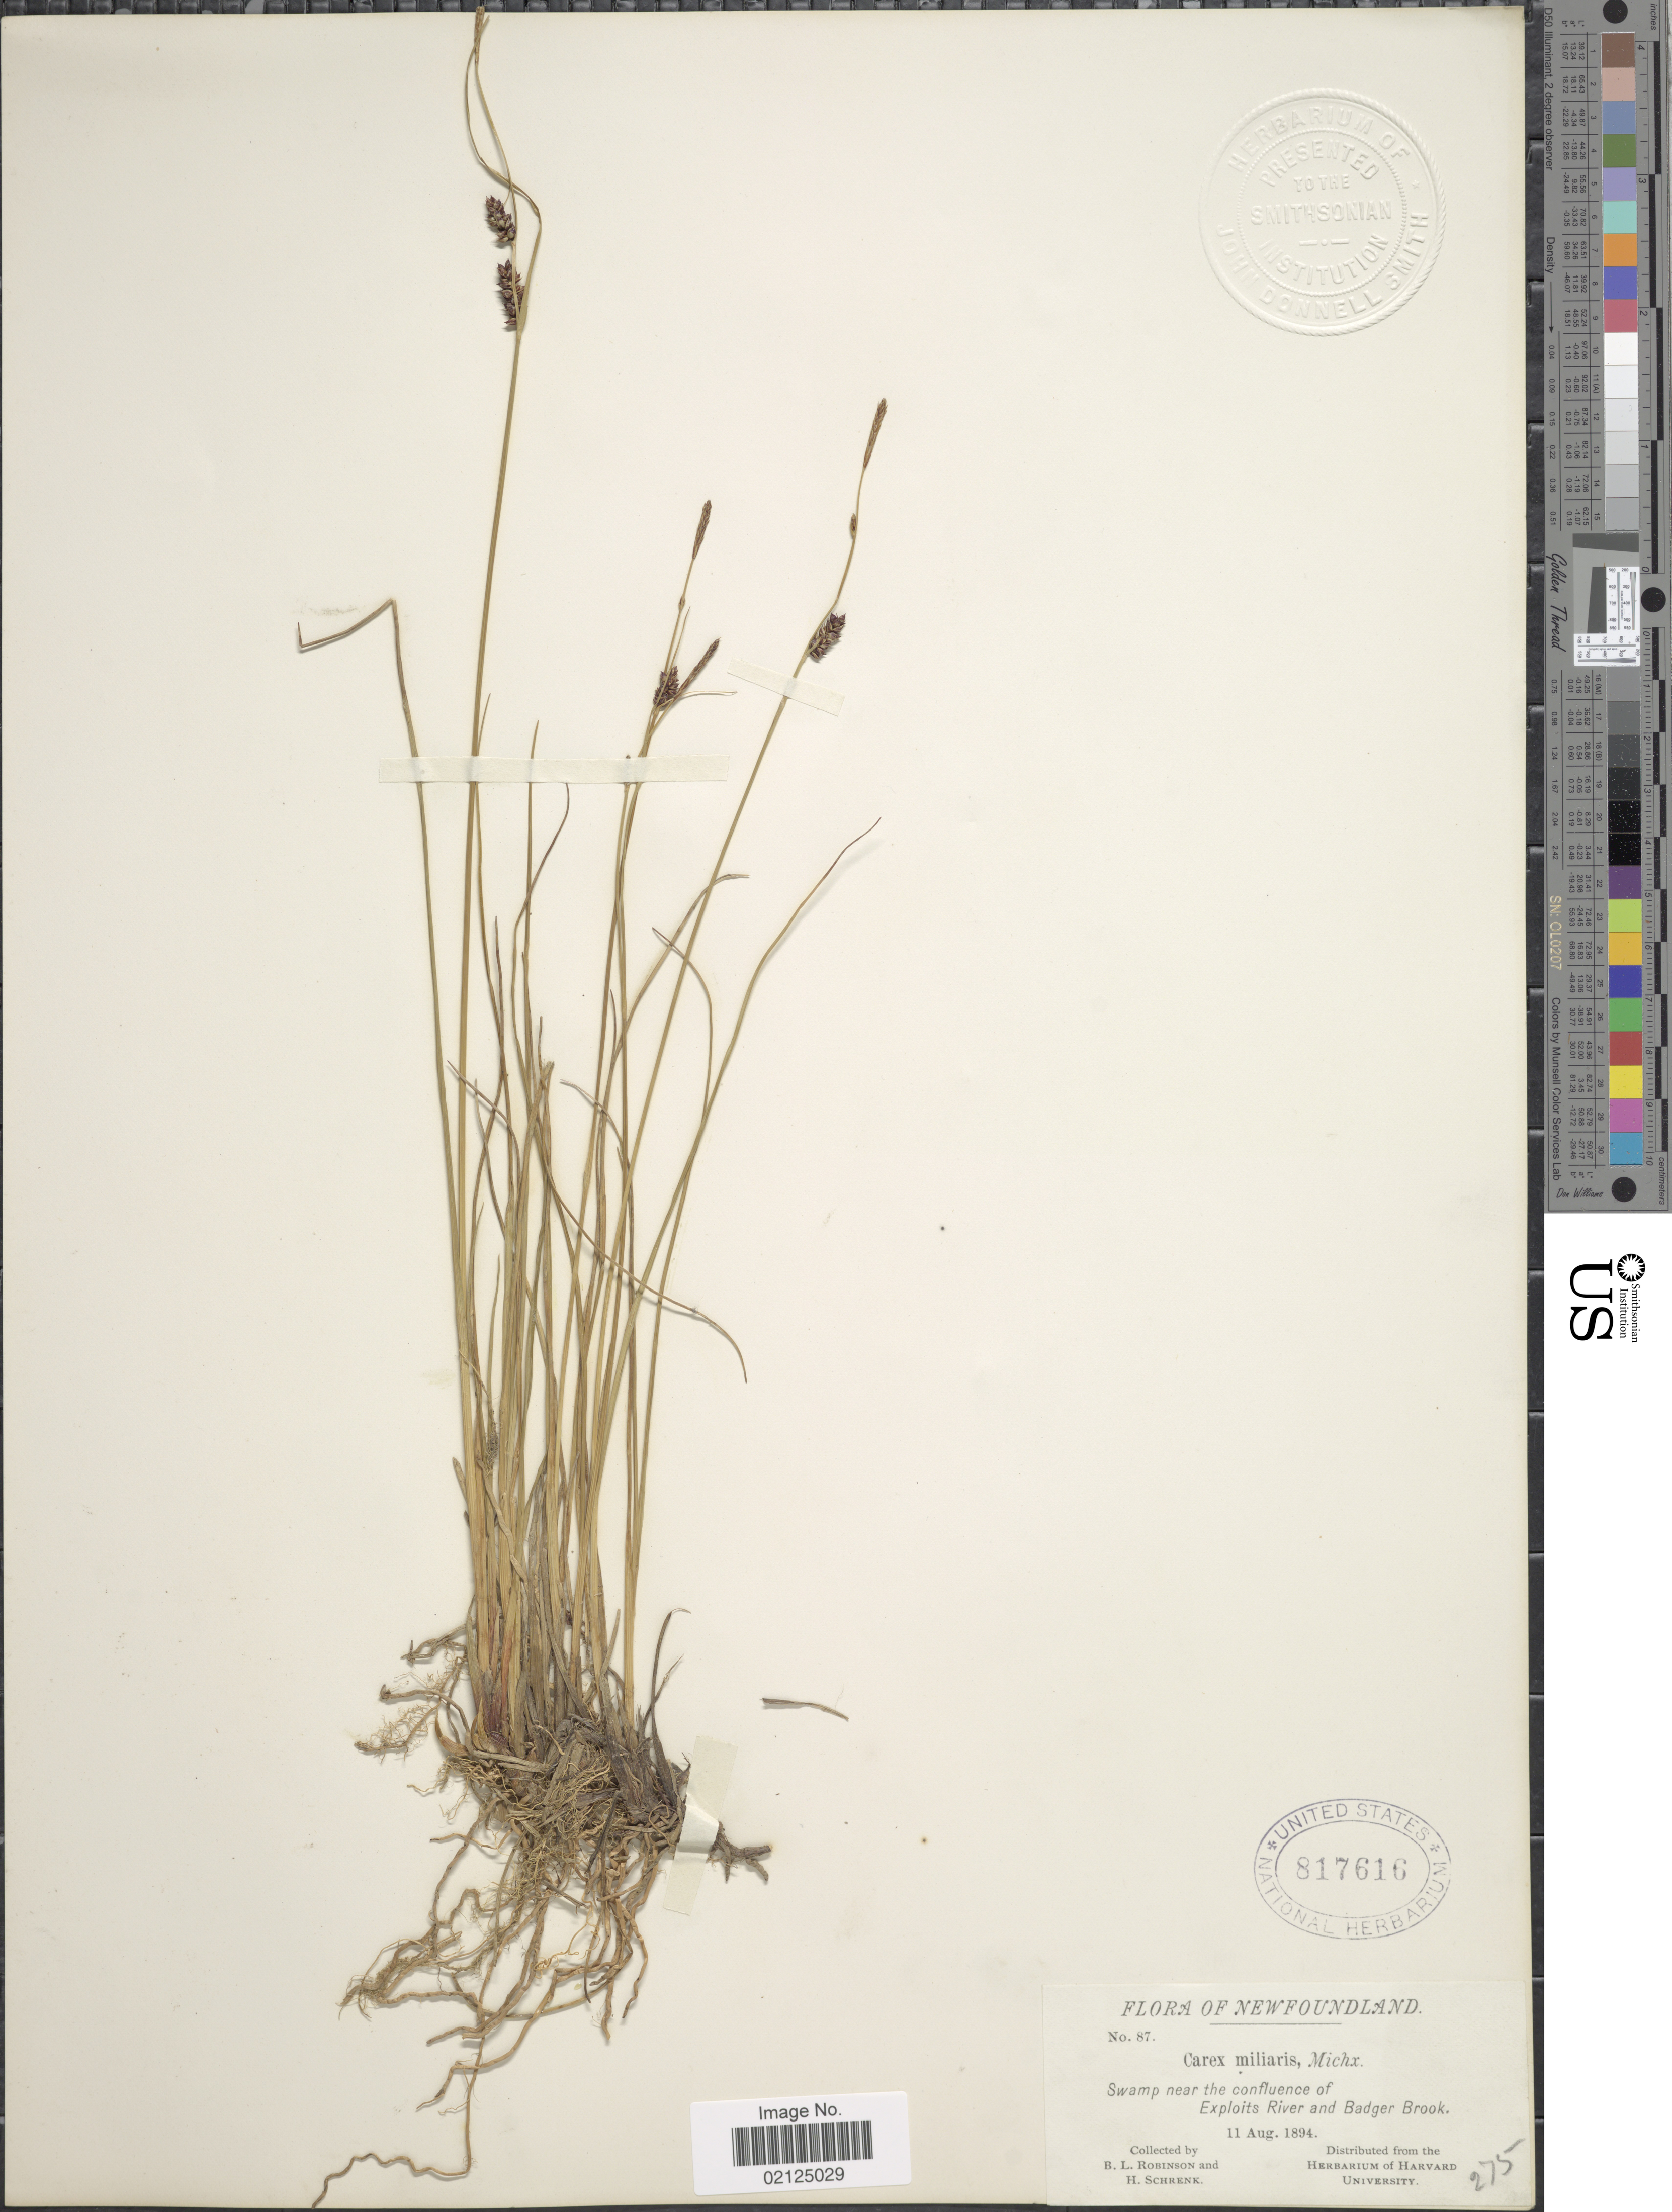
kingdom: Plantae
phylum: Tracheophyta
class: Liliopsida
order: Poales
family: Cyperaceae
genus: Carex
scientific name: Carex miliaris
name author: Michx.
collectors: B. L. Robinson & H. Schrenk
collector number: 87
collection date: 1894-08-11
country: Canada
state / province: Newfoundland and Labrador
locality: Near the confluence of Exploits River and Badger Brook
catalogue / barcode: US 817616